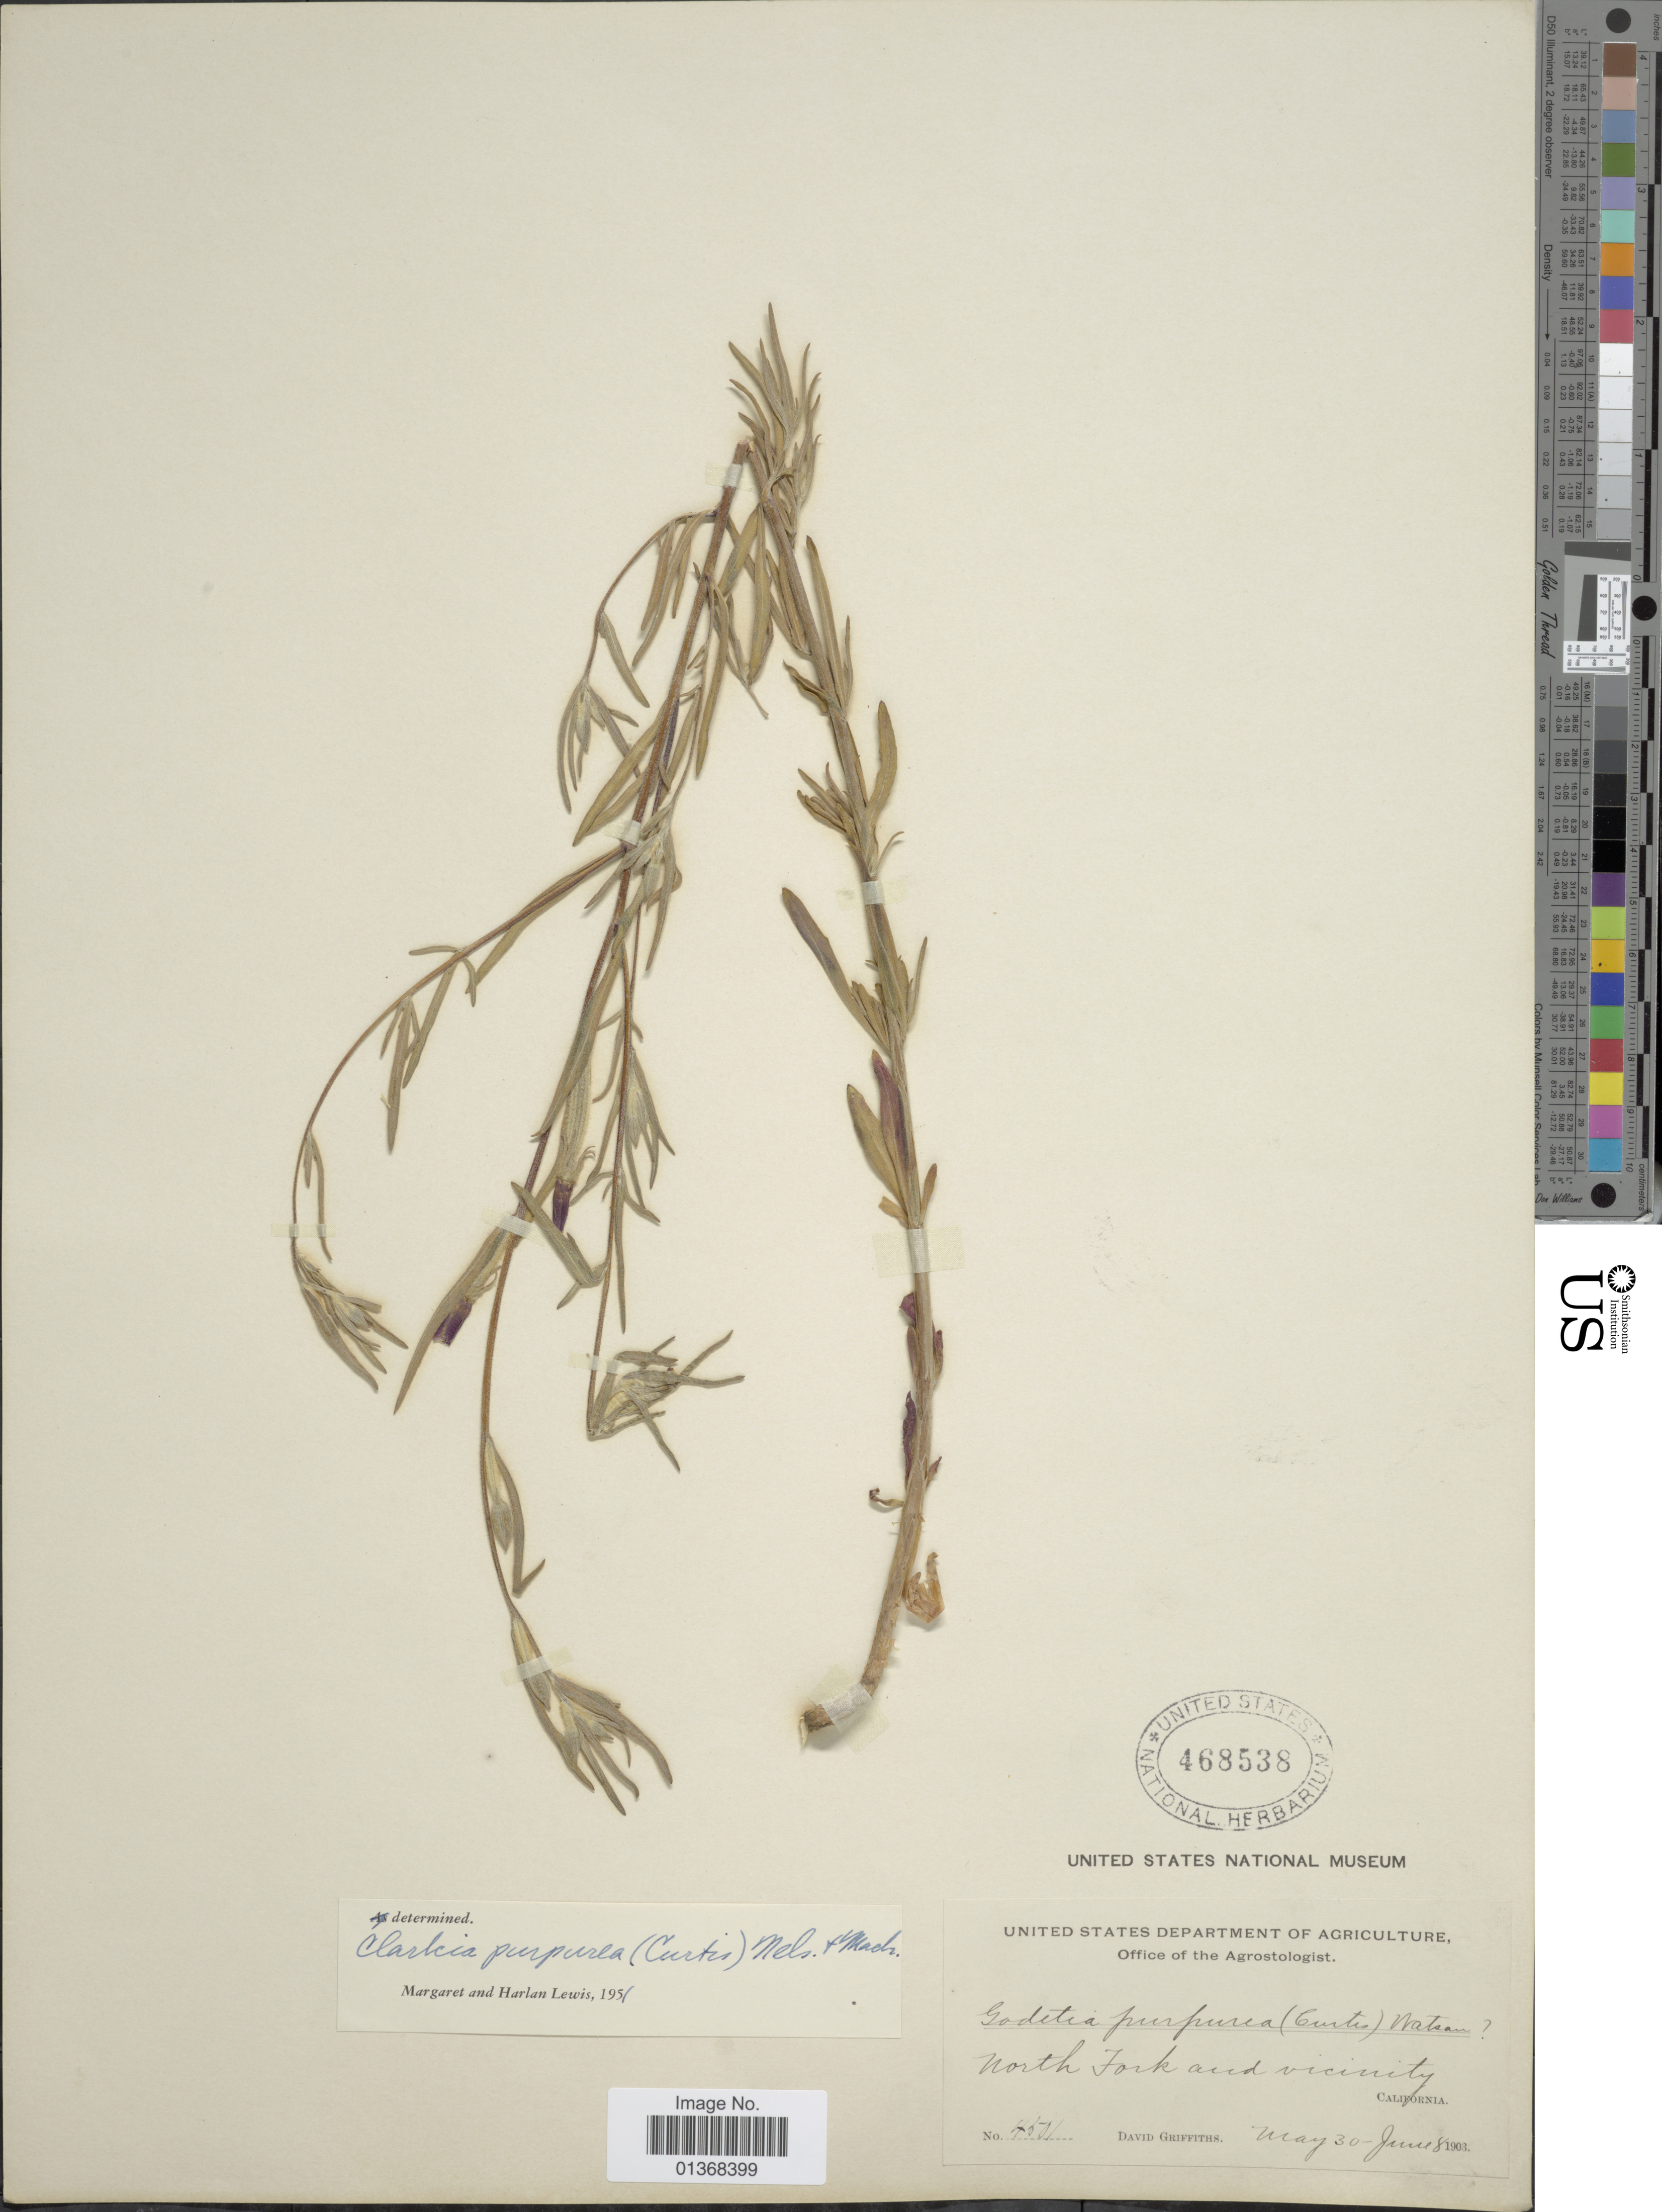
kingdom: Plantae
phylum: Tracheophyta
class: Magnoliopsida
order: Myrtales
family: Onagraceae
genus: Clarkia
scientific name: Clarkia purpurea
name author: (Curtis) A. Nelson & J.F. Macbr.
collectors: D. Griffiths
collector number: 4501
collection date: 1903-05-30/1903-06-08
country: United States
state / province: California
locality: North Fork and vicinity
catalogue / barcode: US 468538